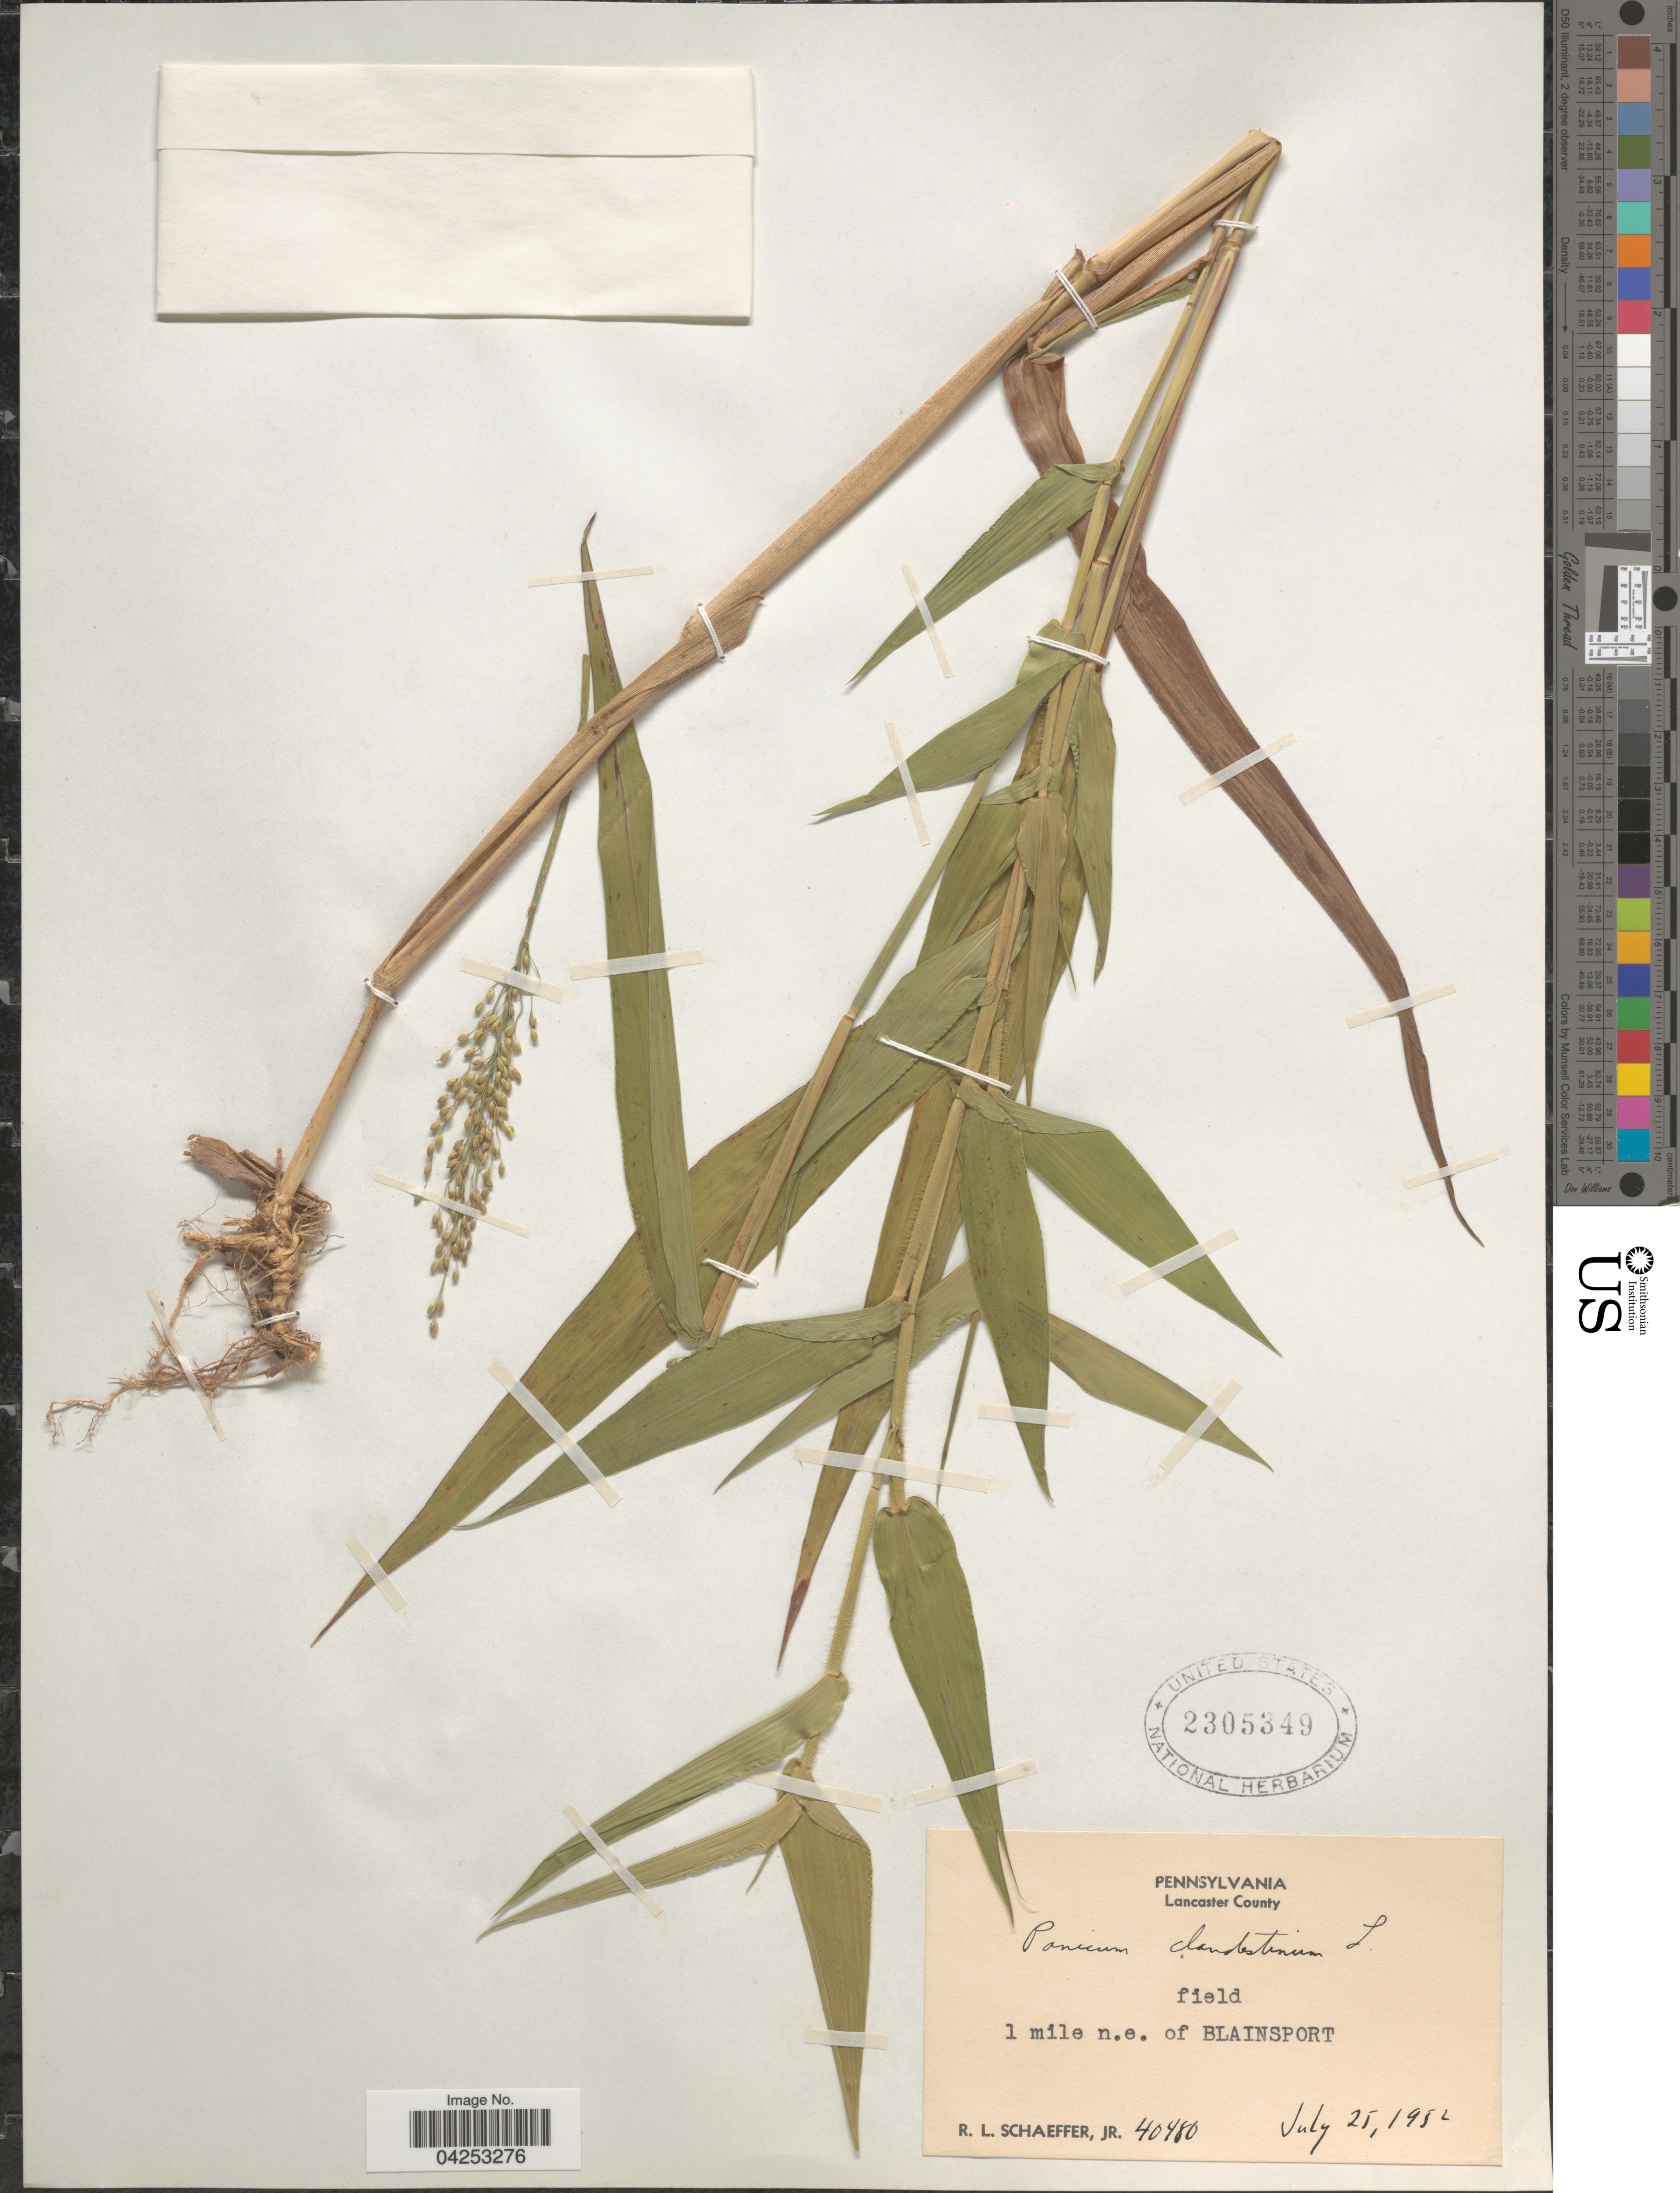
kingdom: Plantae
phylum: Tracheophyta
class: Liliopsida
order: Poales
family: Poaceae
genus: Dichanthelium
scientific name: Dichanthelium clandestinum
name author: (L.) Gould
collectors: R. L. Schaeffer Jr.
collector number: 40480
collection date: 1952-07-25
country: United States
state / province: Pennsylvania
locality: Lancaster County. 1 mile n.e. of Blainsport.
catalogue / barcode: US 2305349